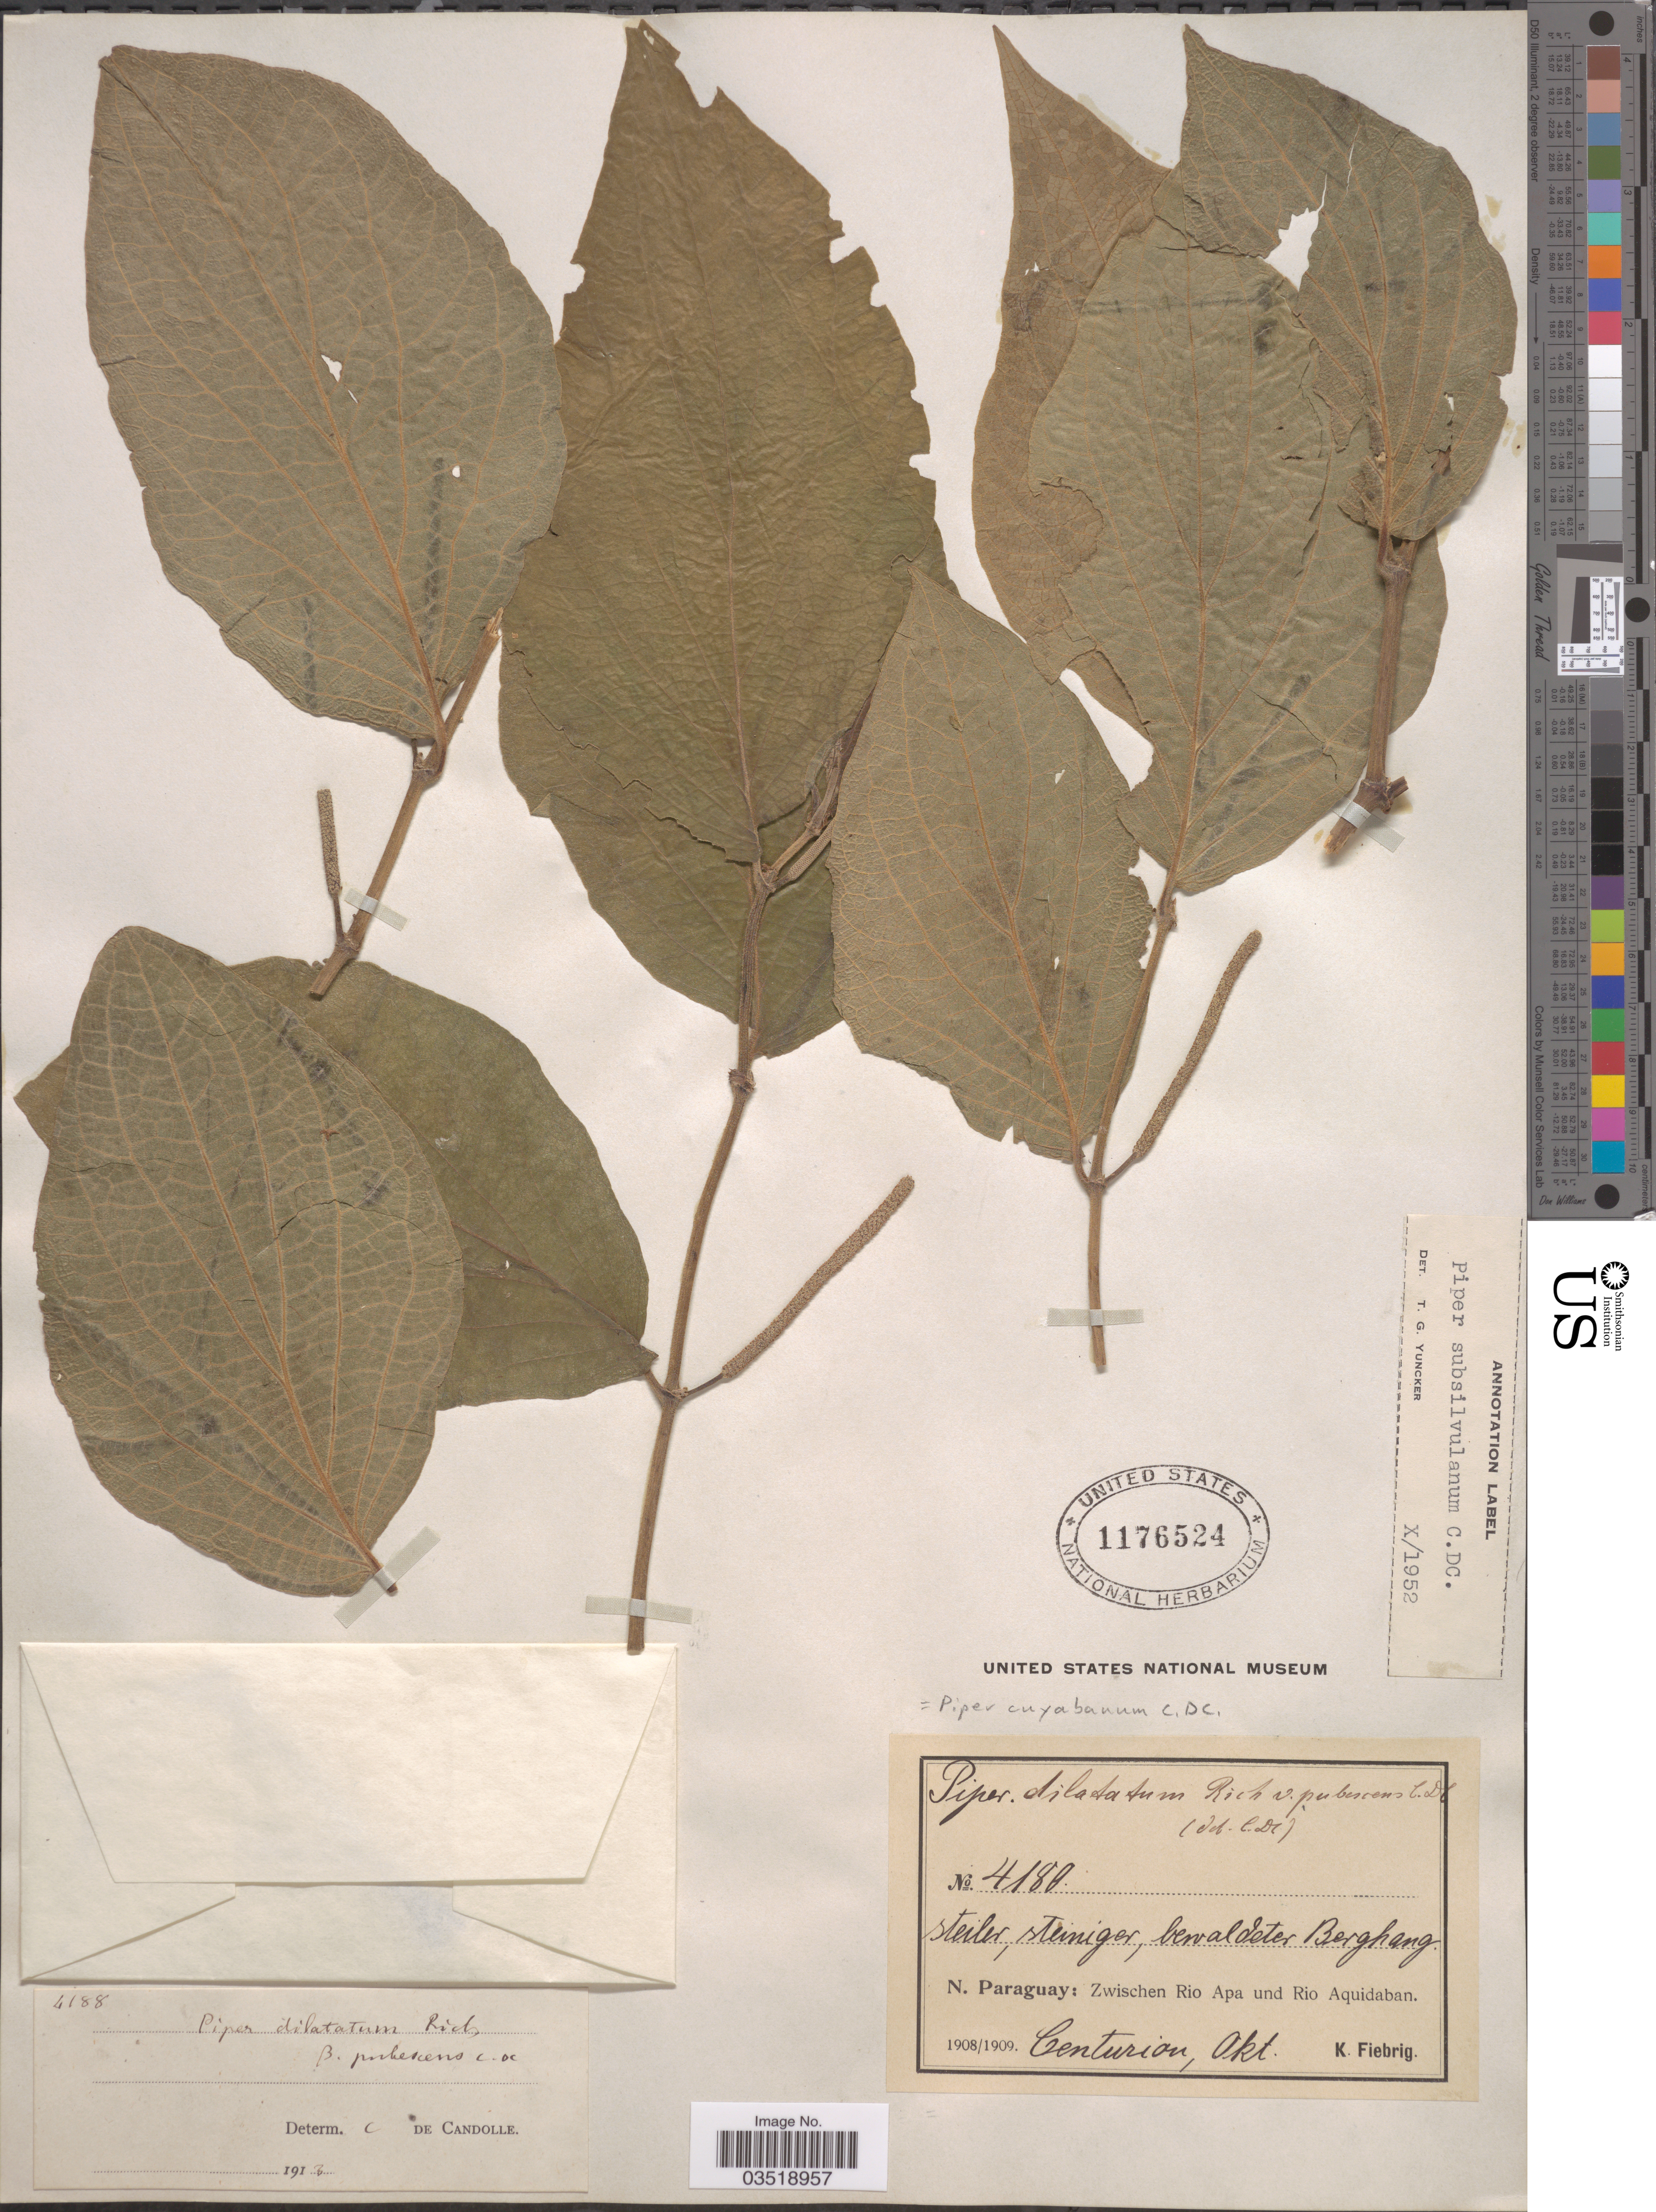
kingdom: Plantae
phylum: Tracheophyta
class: Magnoliopsida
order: Piperales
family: Piperaceae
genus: Piper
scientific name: Piper cuyabanum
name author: C. DC.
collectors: K. Fiebrig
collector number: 4180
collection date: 1908-10/1909-10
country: Paraguay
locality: N. Paraguay: Zwischen Rio Apa und Rio Aquidaban.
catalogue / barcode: US 1176524